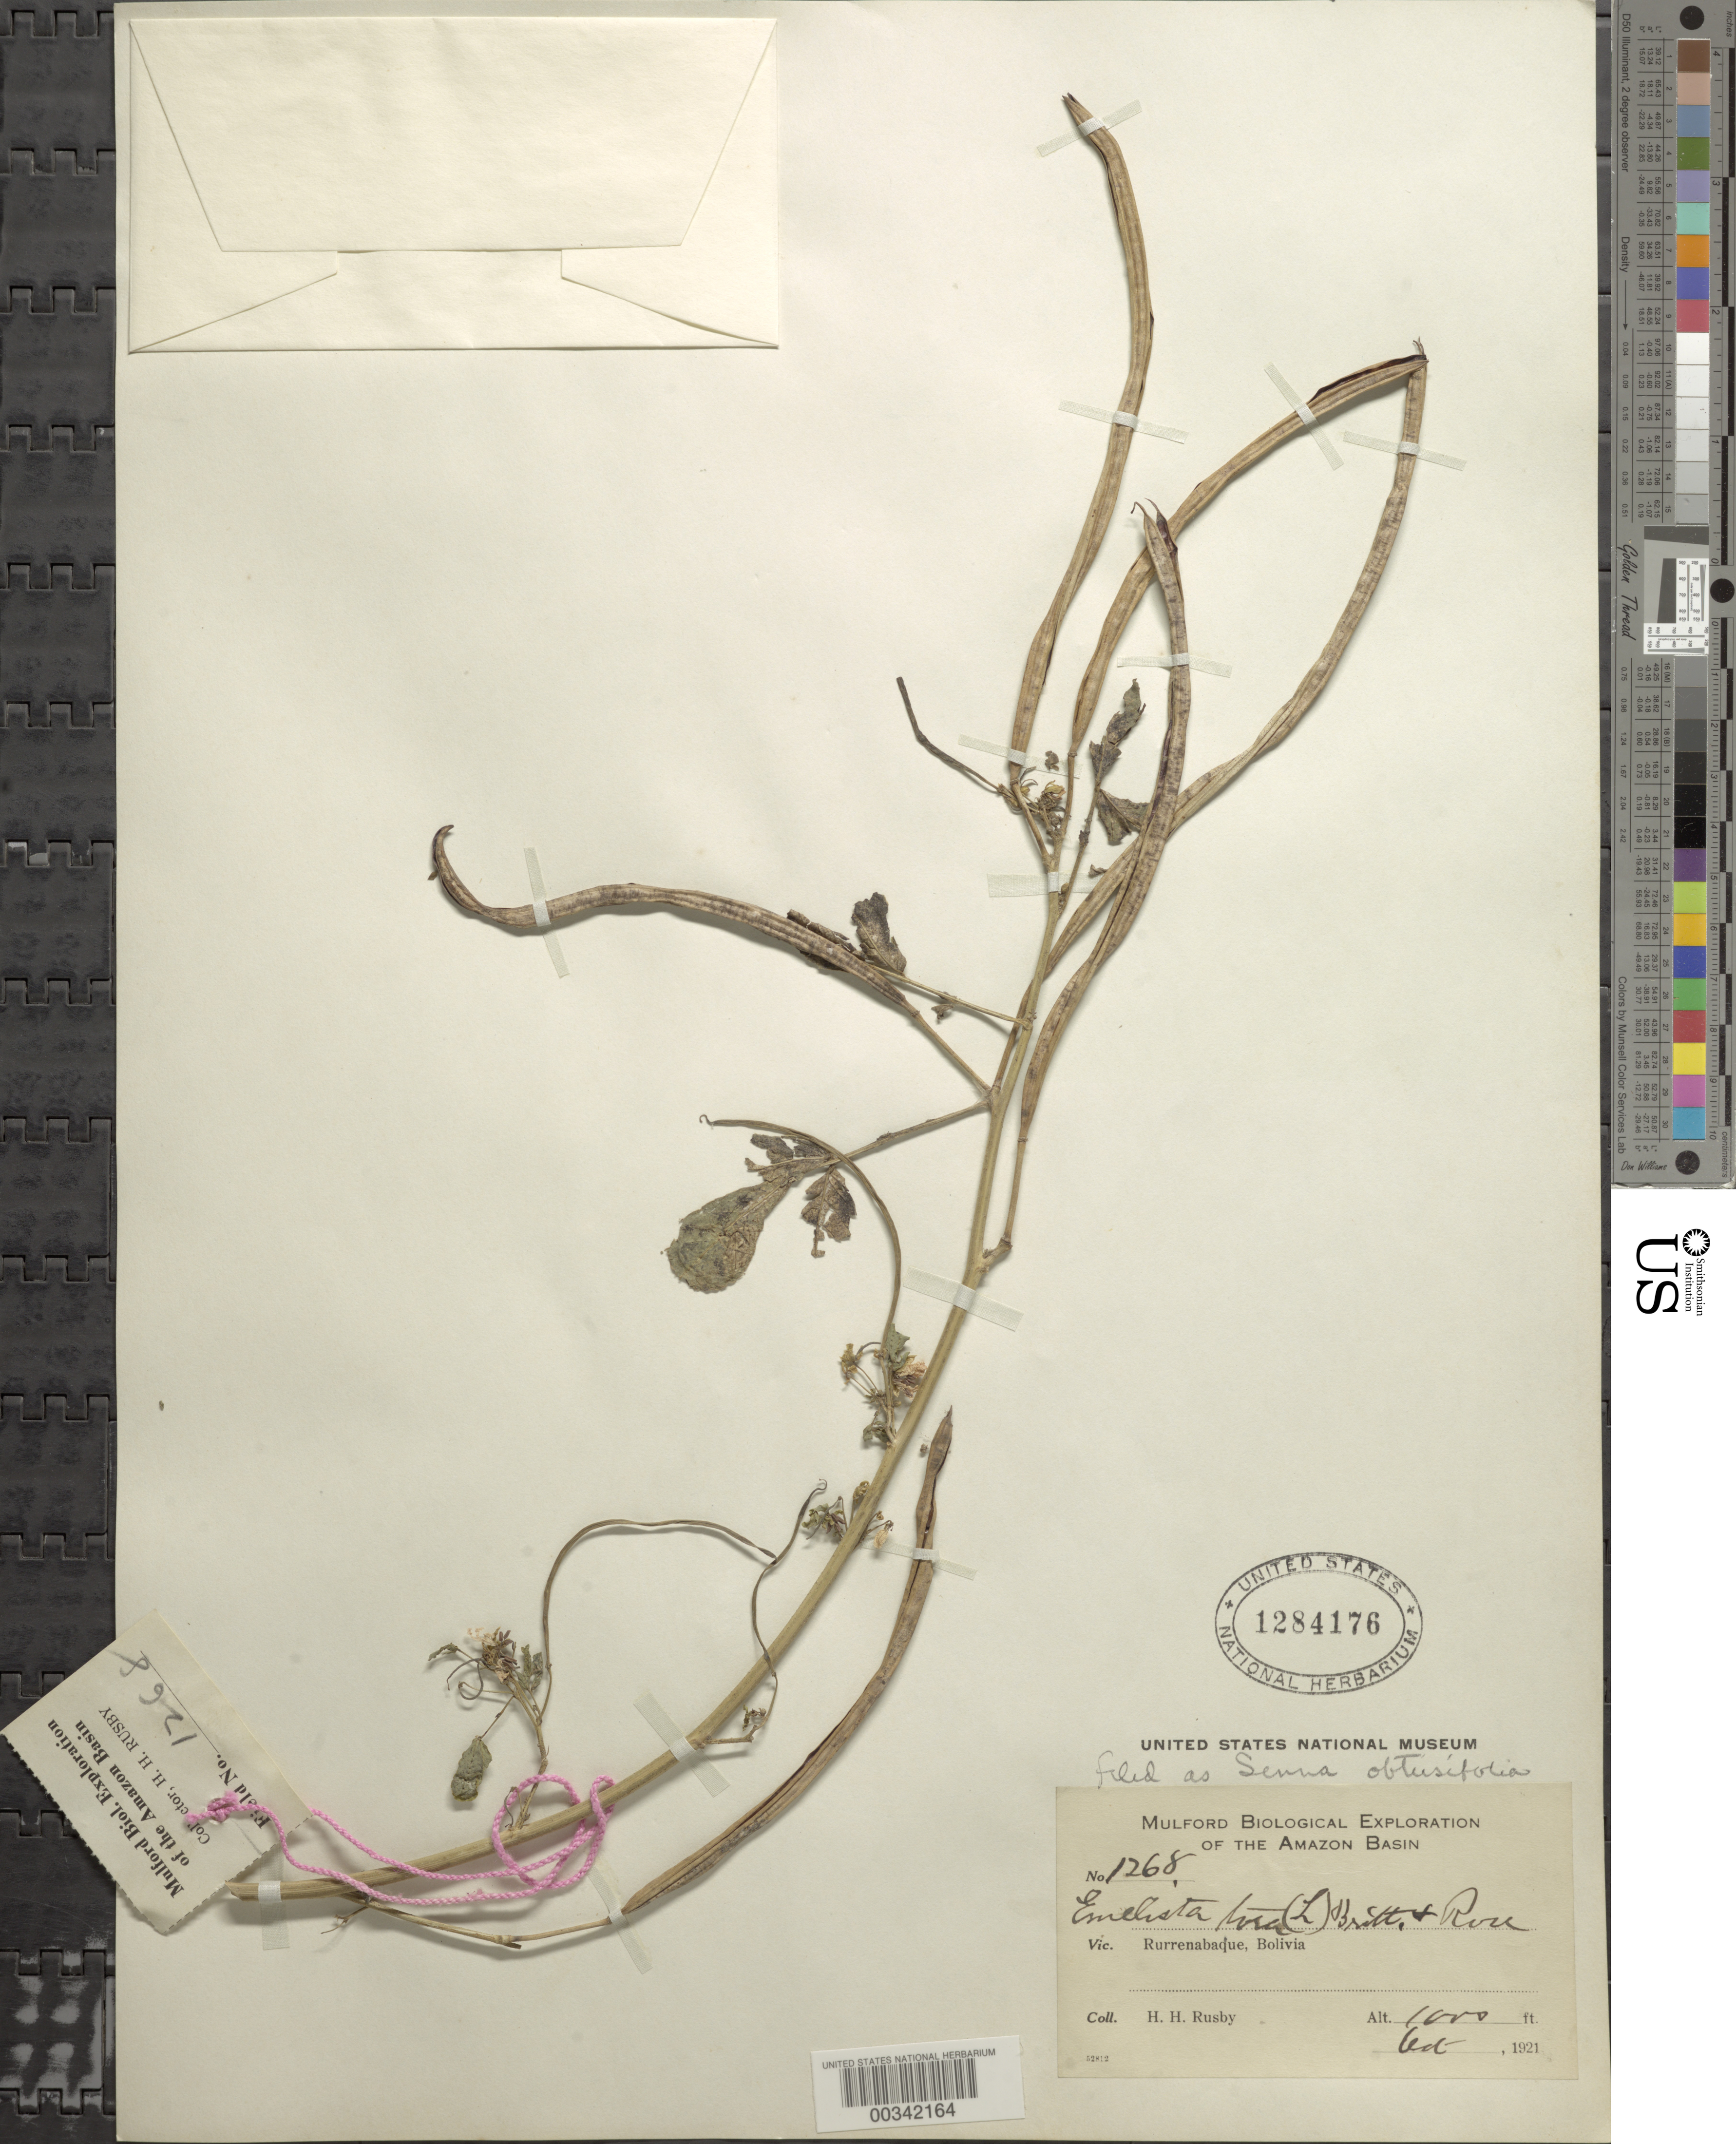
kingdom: Plantae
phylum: Tracheophyta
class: Magnoliopsida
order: Fabales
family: Fabaceae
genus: Senna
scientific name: Senna obtusifolia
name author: (L.) H.S. Irwin & Barneby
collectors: H. H. Rusby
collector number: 1268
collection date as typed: Oct. 1921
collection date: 1921-10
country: Bolivia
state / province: Beni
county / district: José Ballivián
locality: Rurrenabaque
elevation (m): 305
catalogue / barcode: US 1284176